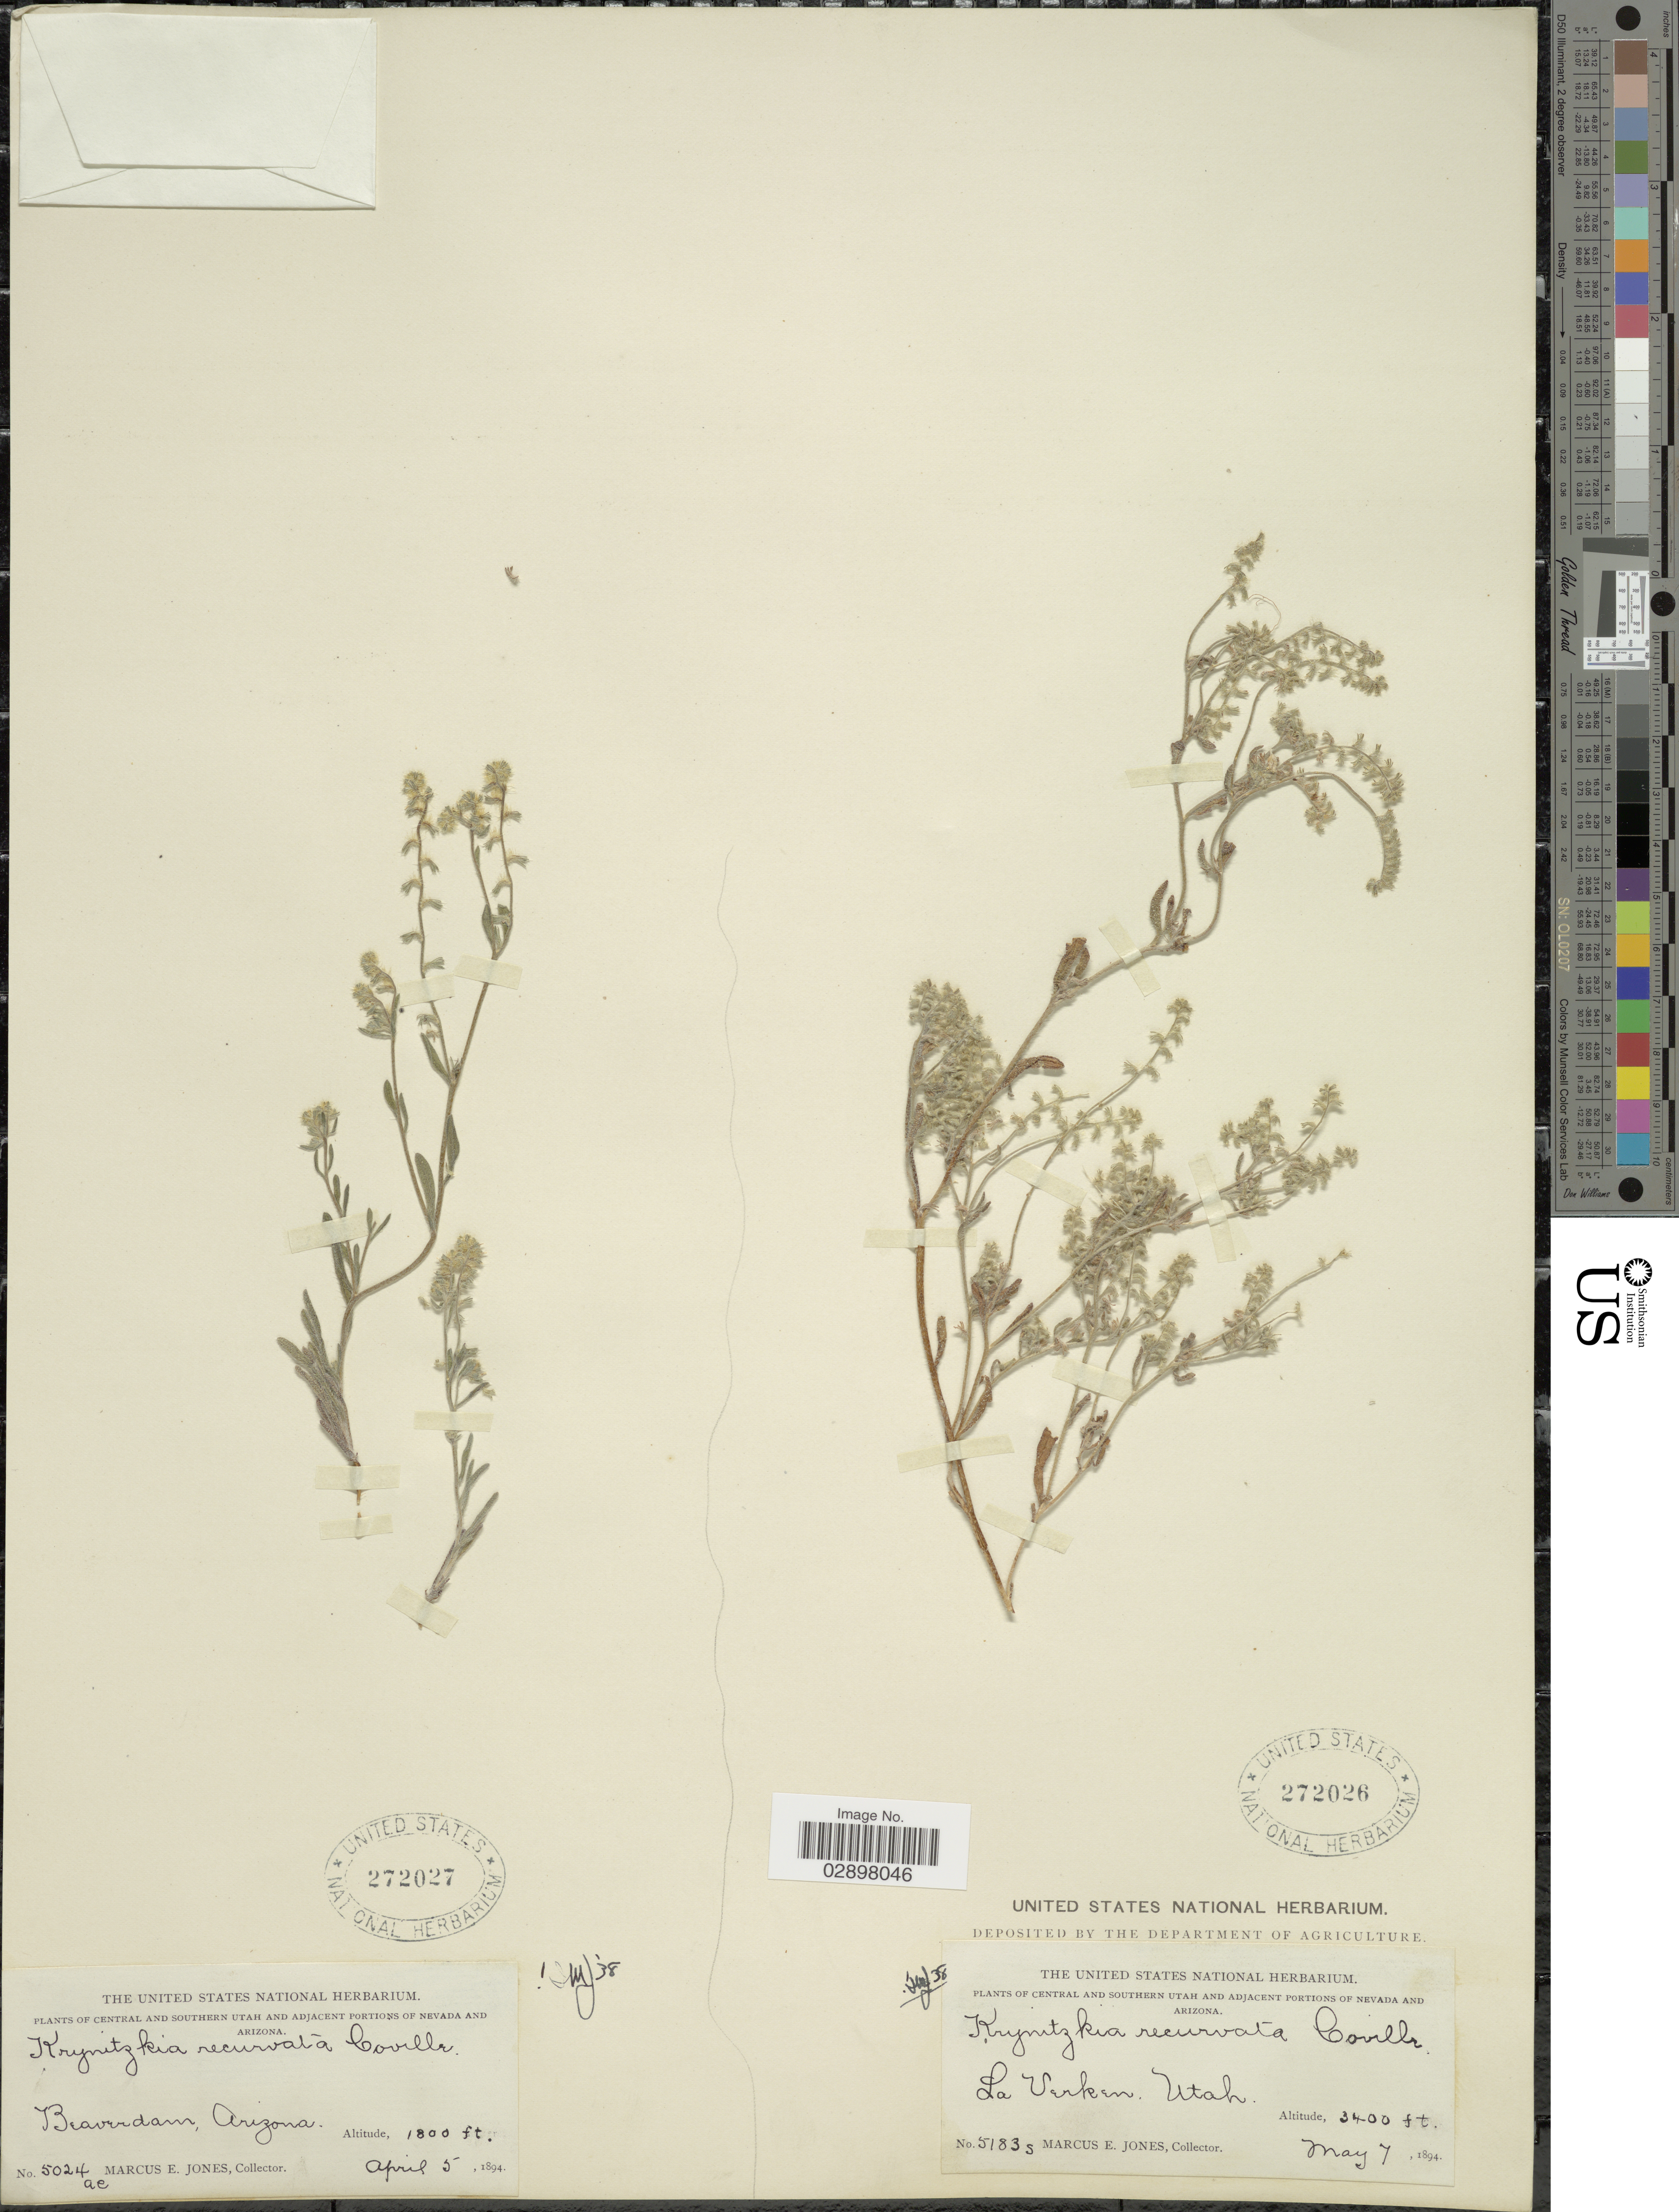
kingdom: Plantae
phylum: Tracheophyta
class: Magnoliopsida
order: Boraginales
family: Boraginaceae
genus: Cryptantha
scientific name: Cryptantha recurvata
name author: Coville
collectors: M. E. Jones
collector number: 5183s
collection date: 1894-05-07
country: United States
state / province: Utah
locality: Central and Southern Utah. La Verkin.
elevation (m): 1036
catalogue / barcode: US 272026